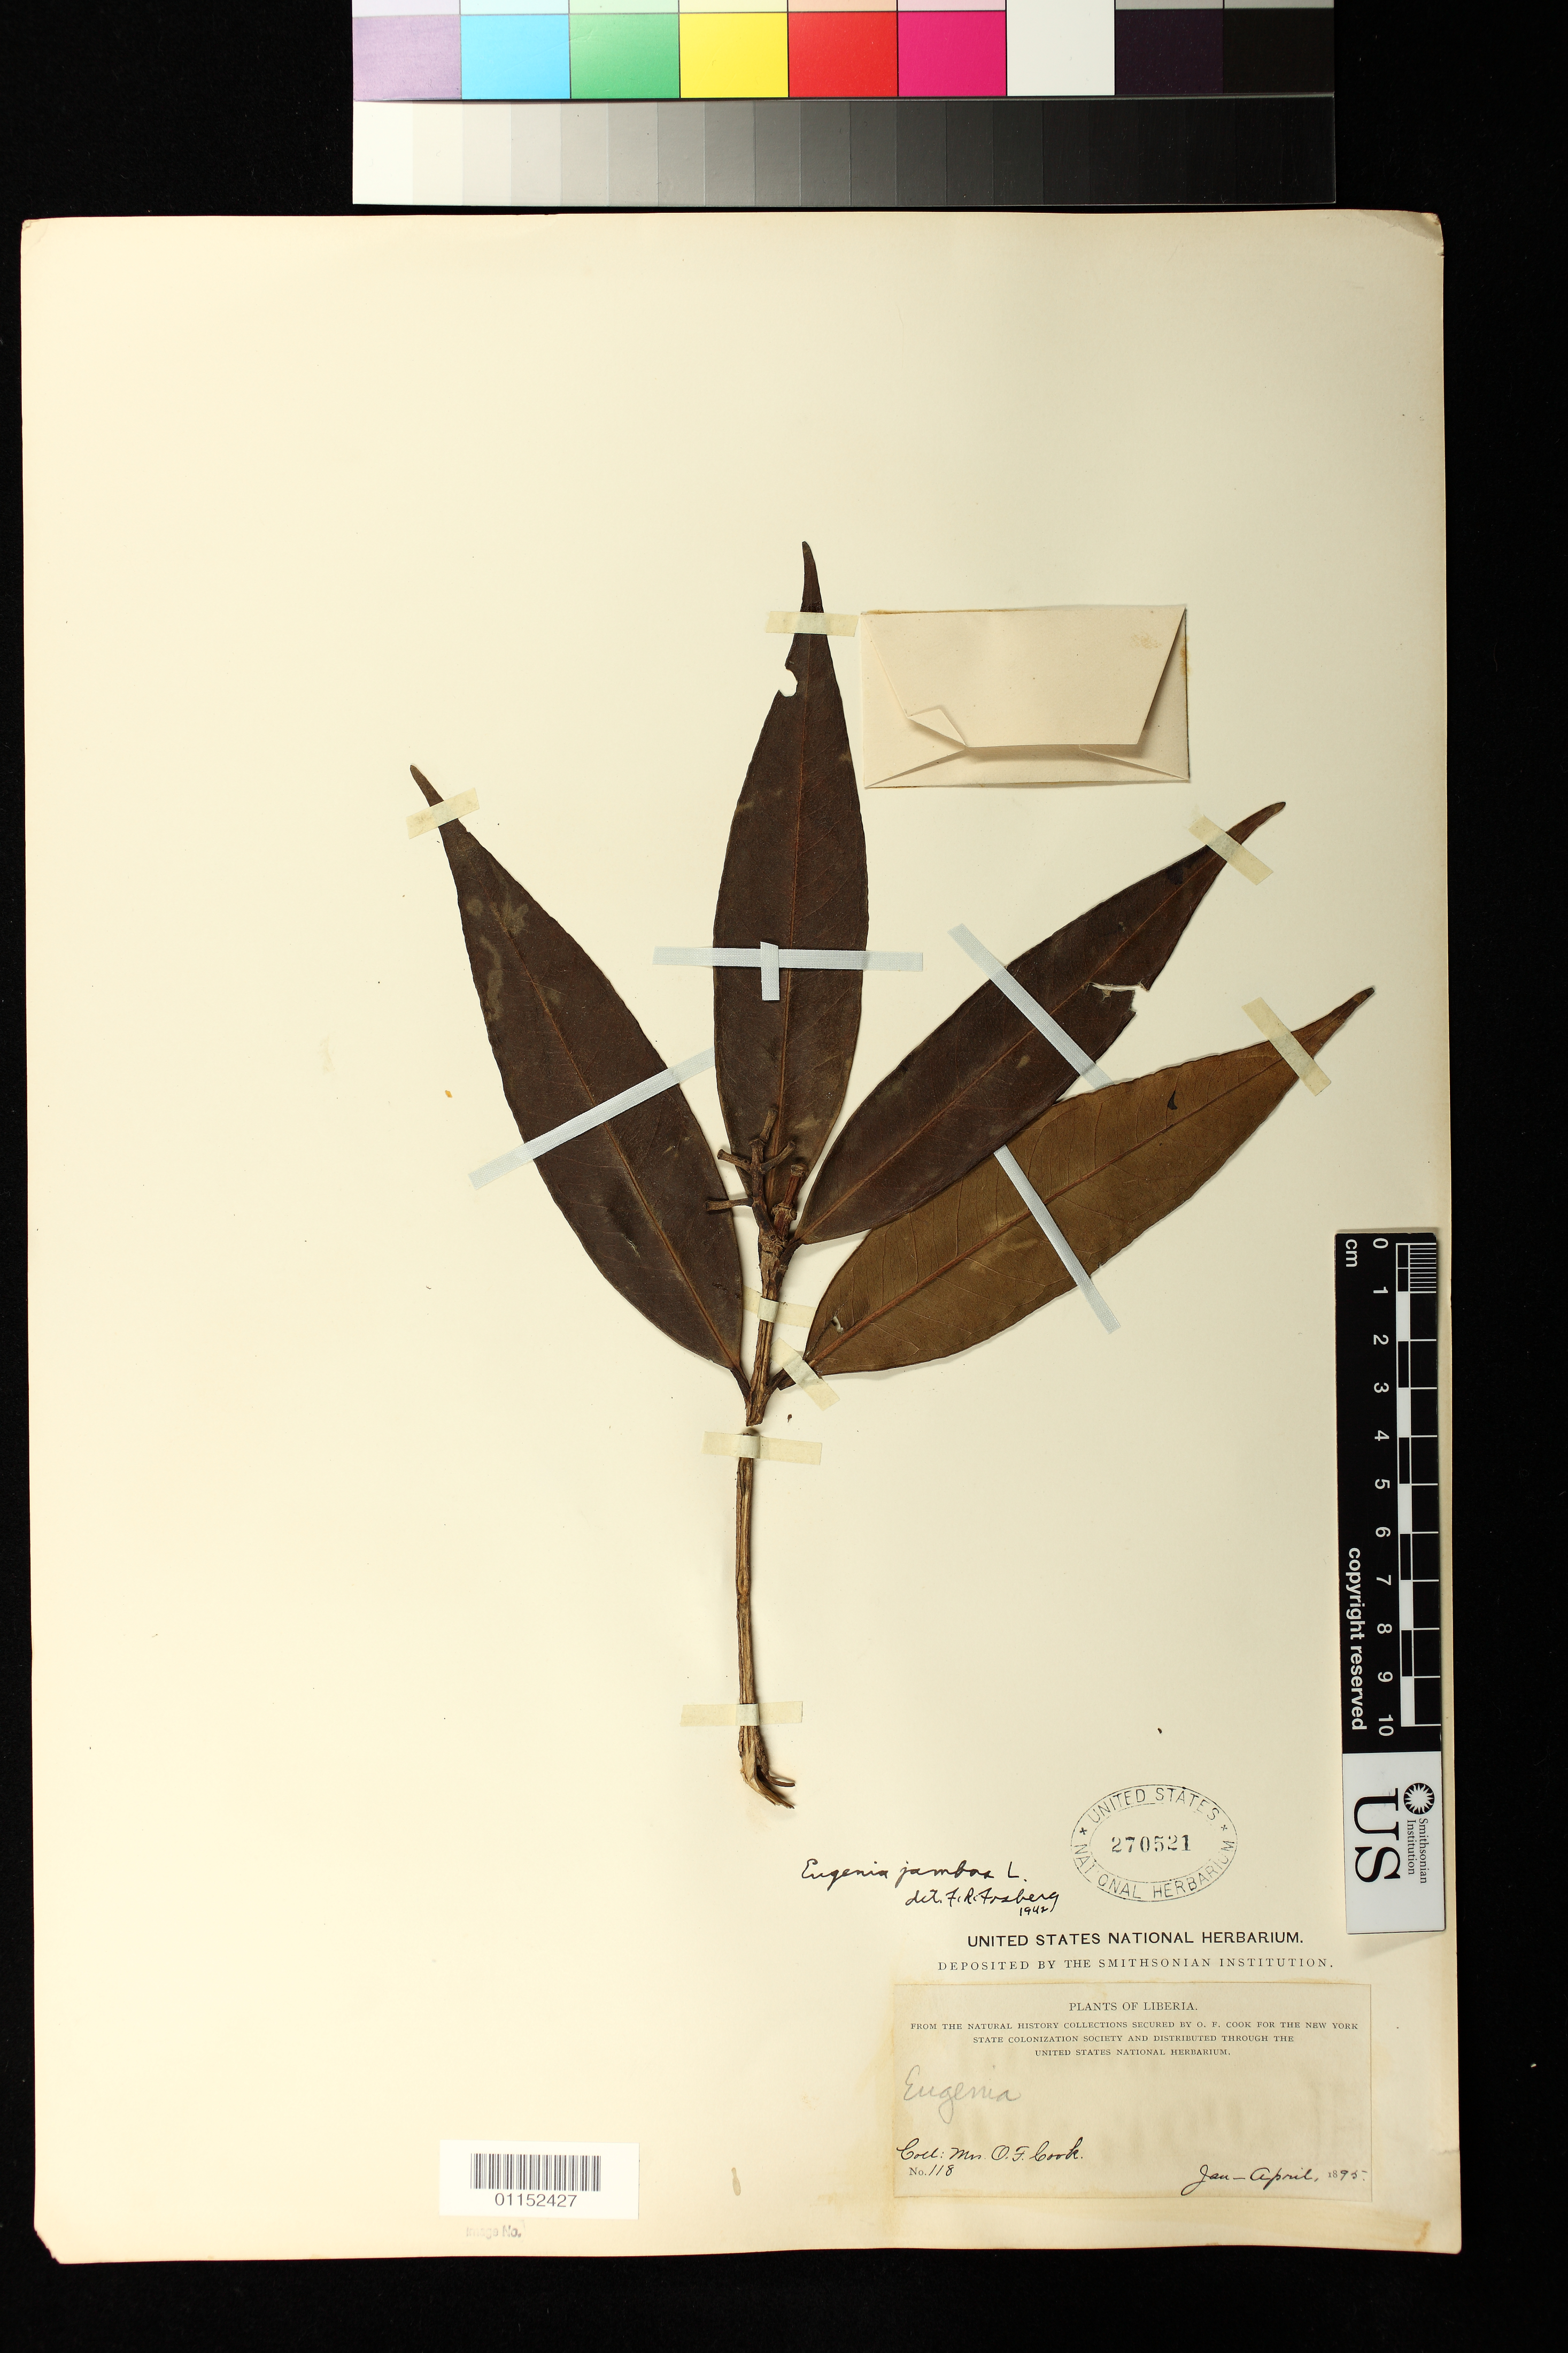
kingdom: Plantae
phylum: Tracheophyta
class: Magnoliopsida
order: Myrtales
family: Myrtaceae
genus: Syzygium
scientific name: Syzygium jambos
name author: (L.) Alston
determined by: Strong, Mark T., (BOT), Smithsonian Institution - National Museum of Natural History (UNITED STATES)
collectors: Alice C. Cook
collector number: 118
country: Liberia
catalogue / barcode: US 270521